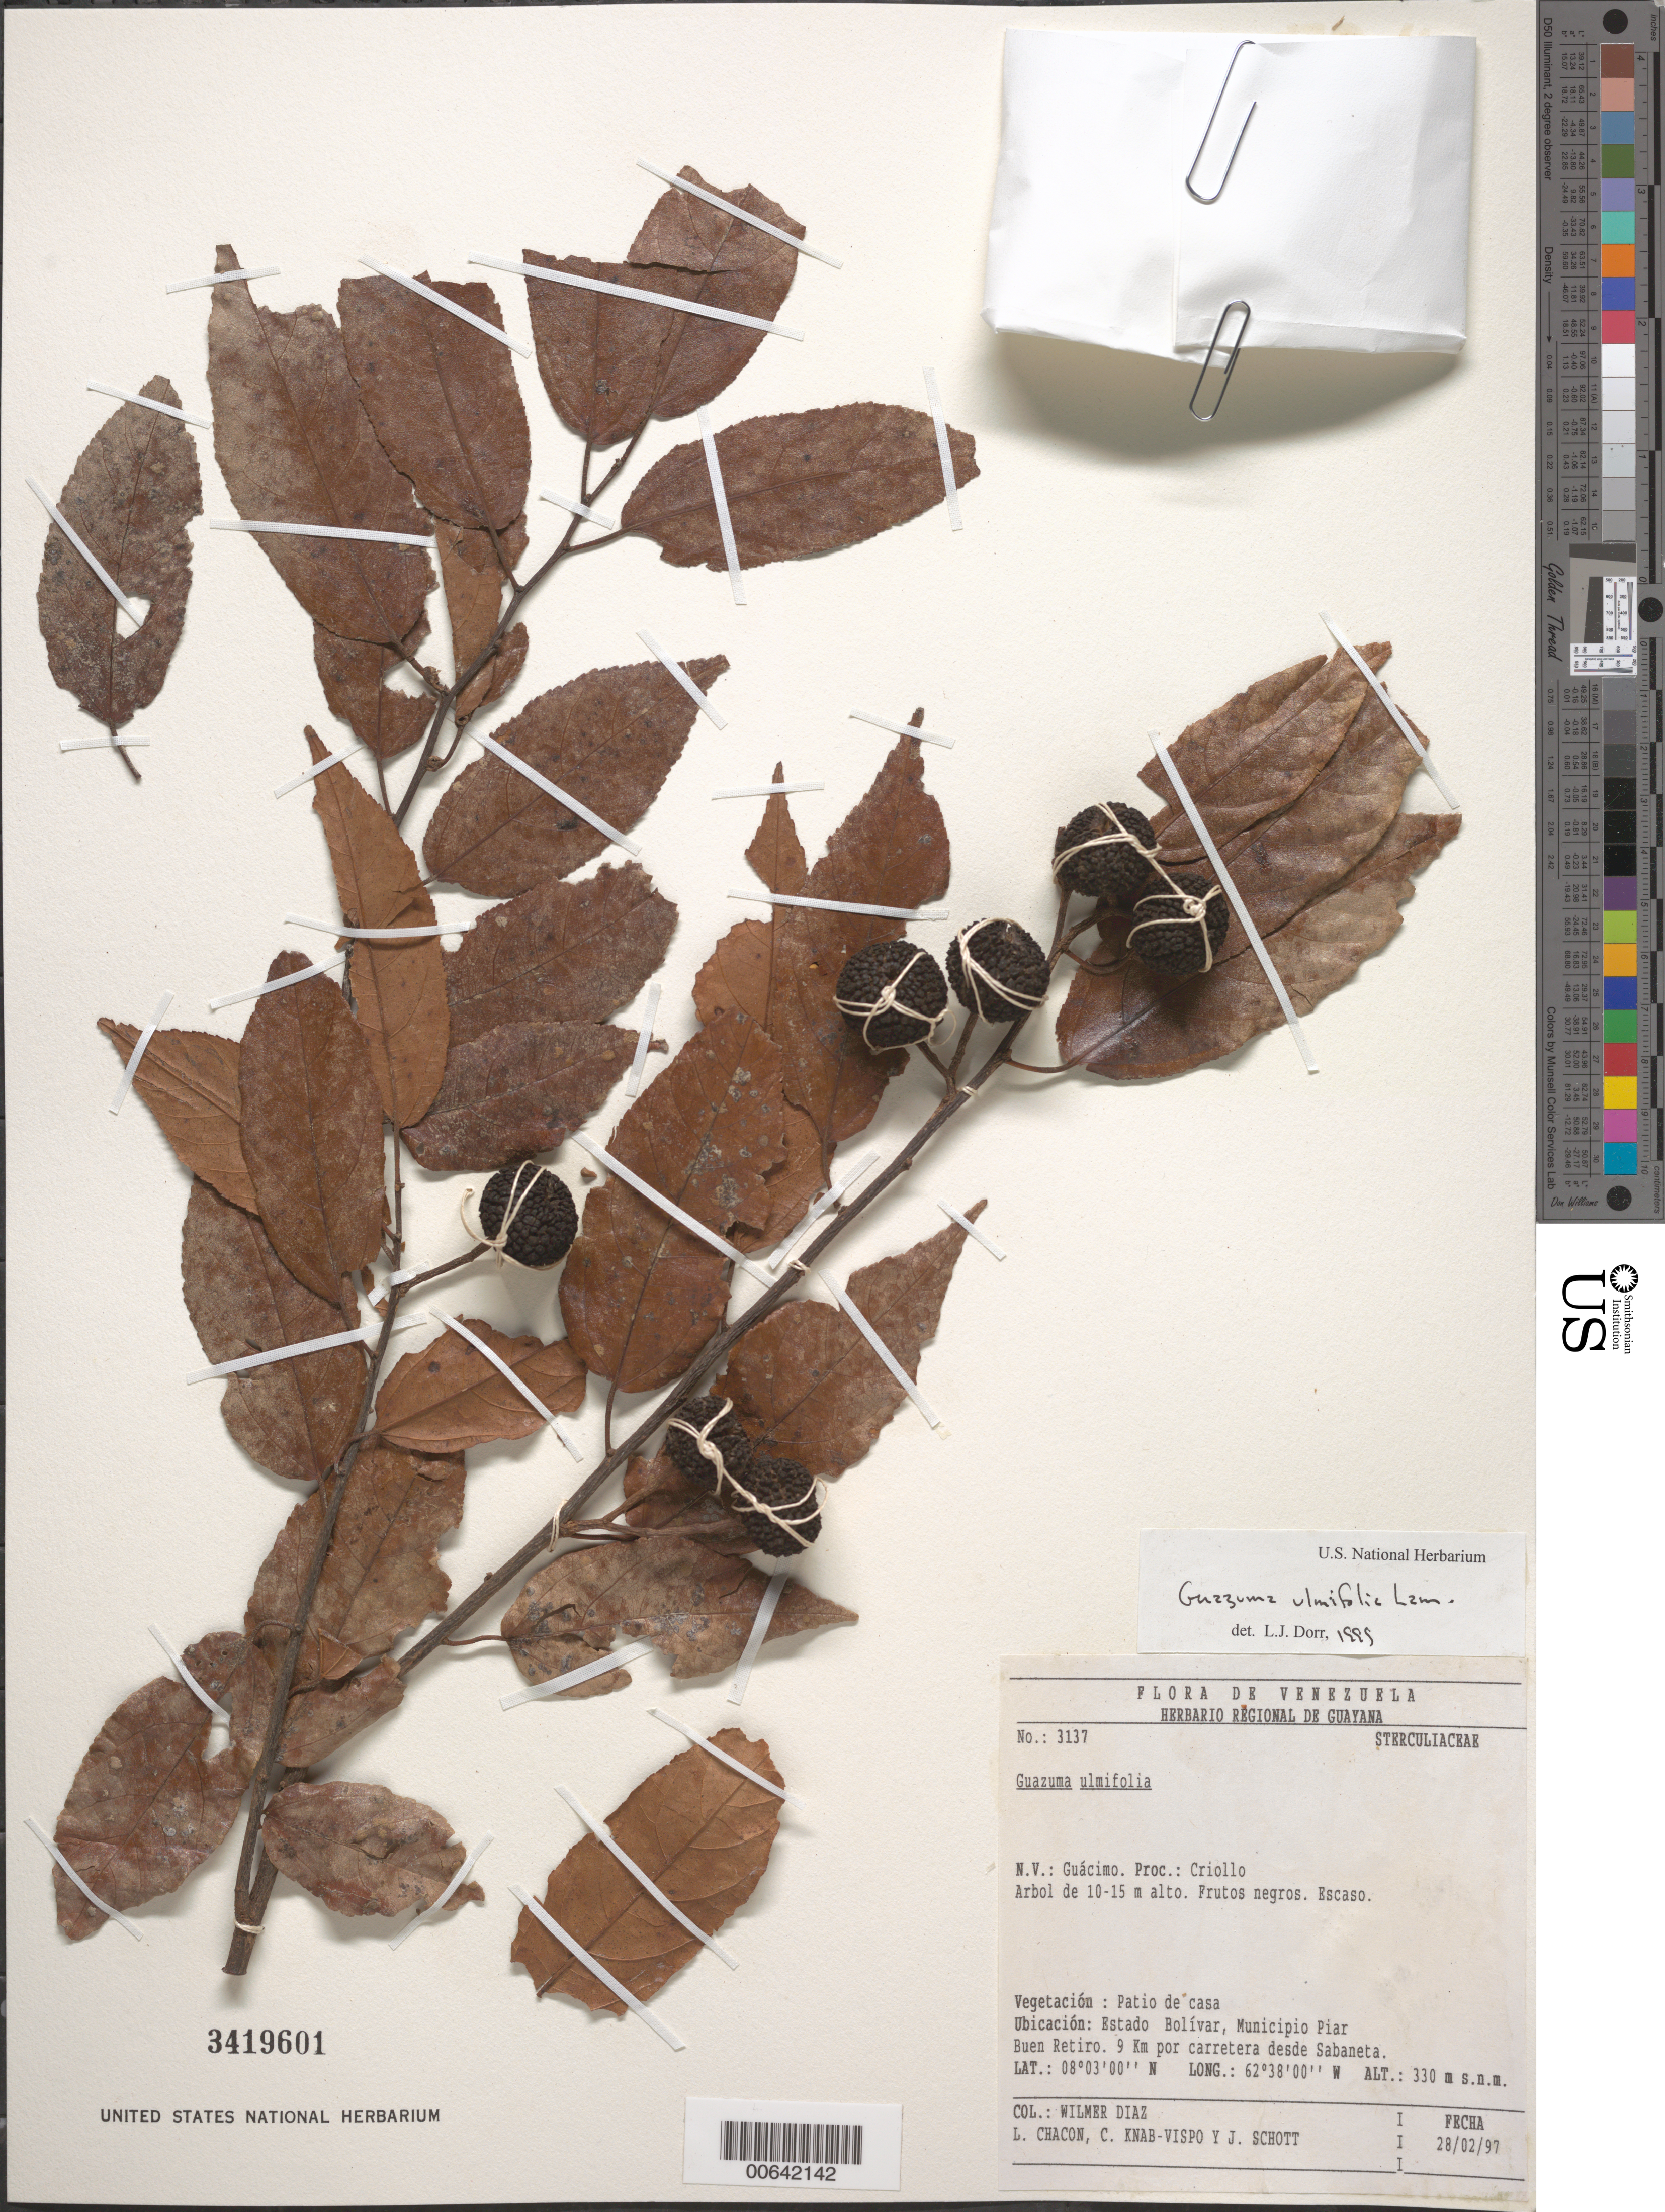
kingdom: Plantae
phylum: Tracheophyta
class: Magnoliopsida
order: Malvales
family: Malvaceae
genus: Guazuma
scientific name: Guazuma ulmifolia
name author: Lam.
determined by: Dorr, L. J., (BOT), Smithsonian Institution - National Museum of Natural History (UNITED STATES)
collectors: W. Díaz P., L. Chacon, C. Knab-Vispo & J. Schott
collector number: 3137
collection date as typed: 28 Feb 1997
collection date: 1997-02-28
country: Venezuela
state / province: Bolívar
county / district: Piar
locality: Buen Retiro. 9 km por carretera desde Sabaneta.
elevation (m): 330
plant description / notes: Common name: Guácimo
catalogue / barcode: US 3419601